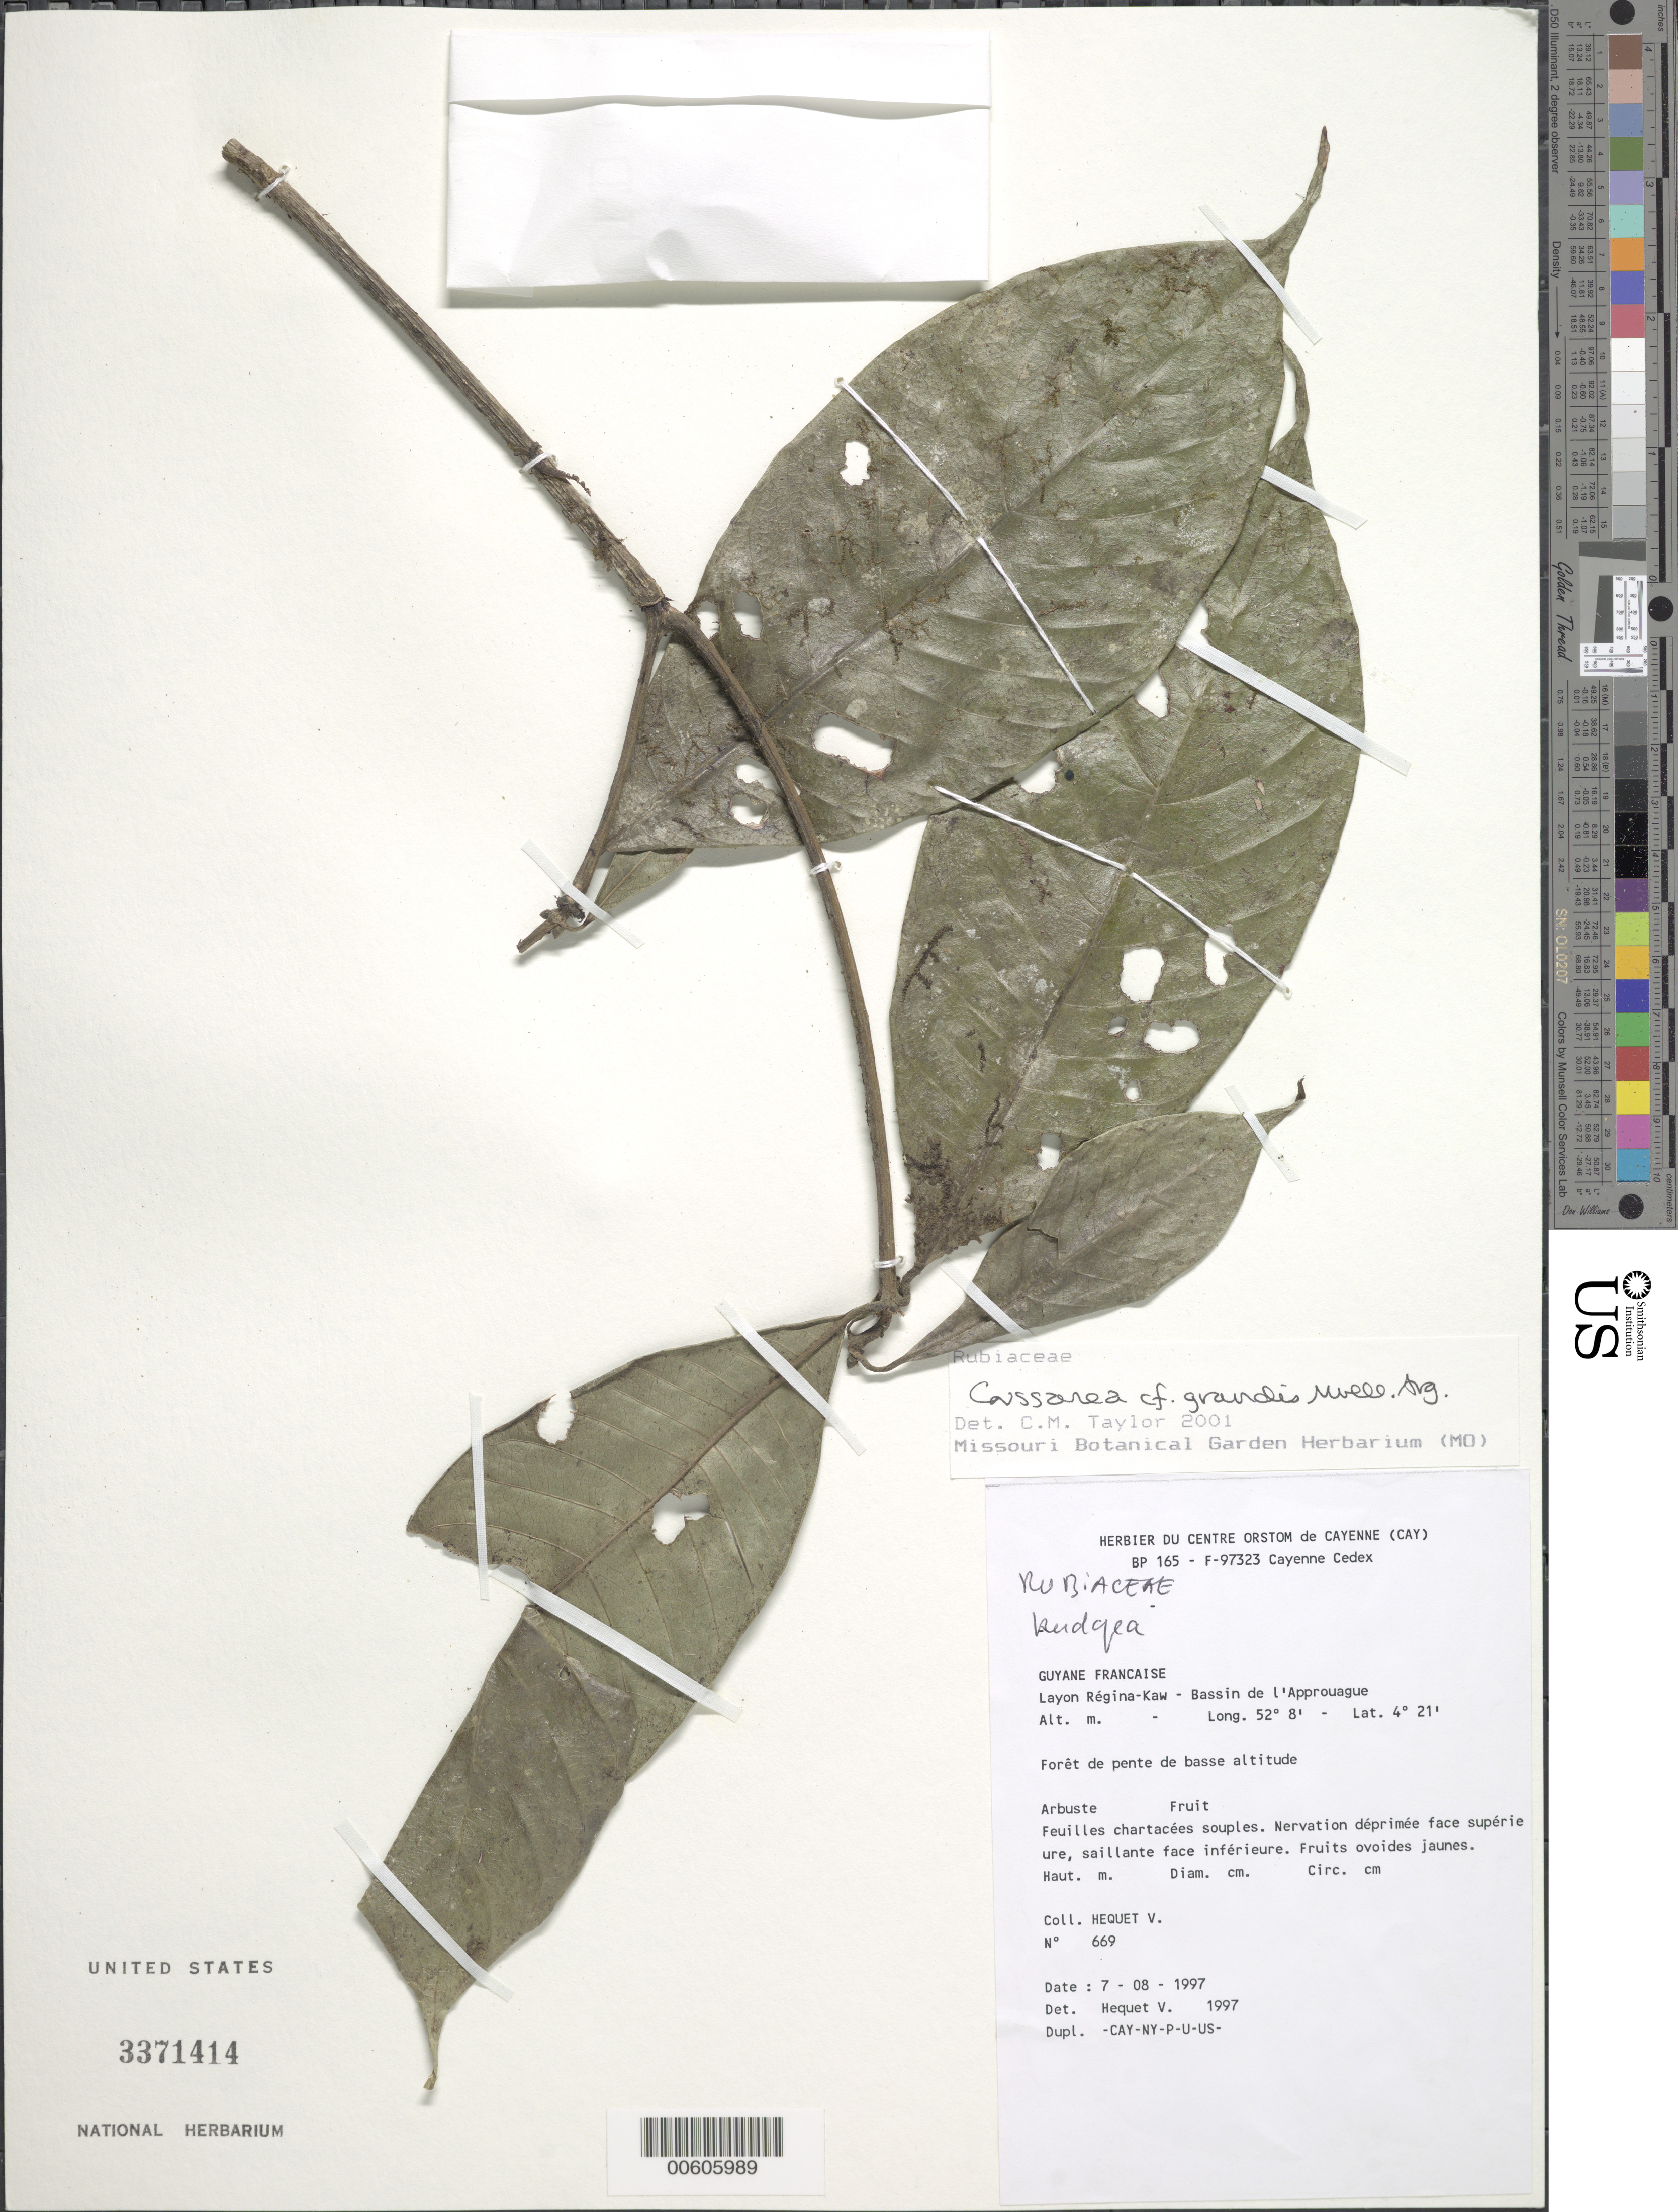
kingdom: Plantae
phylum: Tracheophyta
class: Magnoliopsida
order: Gentianales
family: Rubiaceae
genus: Coussarea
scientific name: Coussarea grandis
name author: Müll. Arg.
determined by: Taylor, Charlotte M.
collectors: V. Hequet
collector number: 669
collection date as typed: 7-Aug-97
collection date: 1997-08-07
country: French Guiana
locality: Bassin de l'Approuague, Layon Régina de Kaw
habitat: Forêt de pente de basse altitude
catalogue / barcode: US 3371414